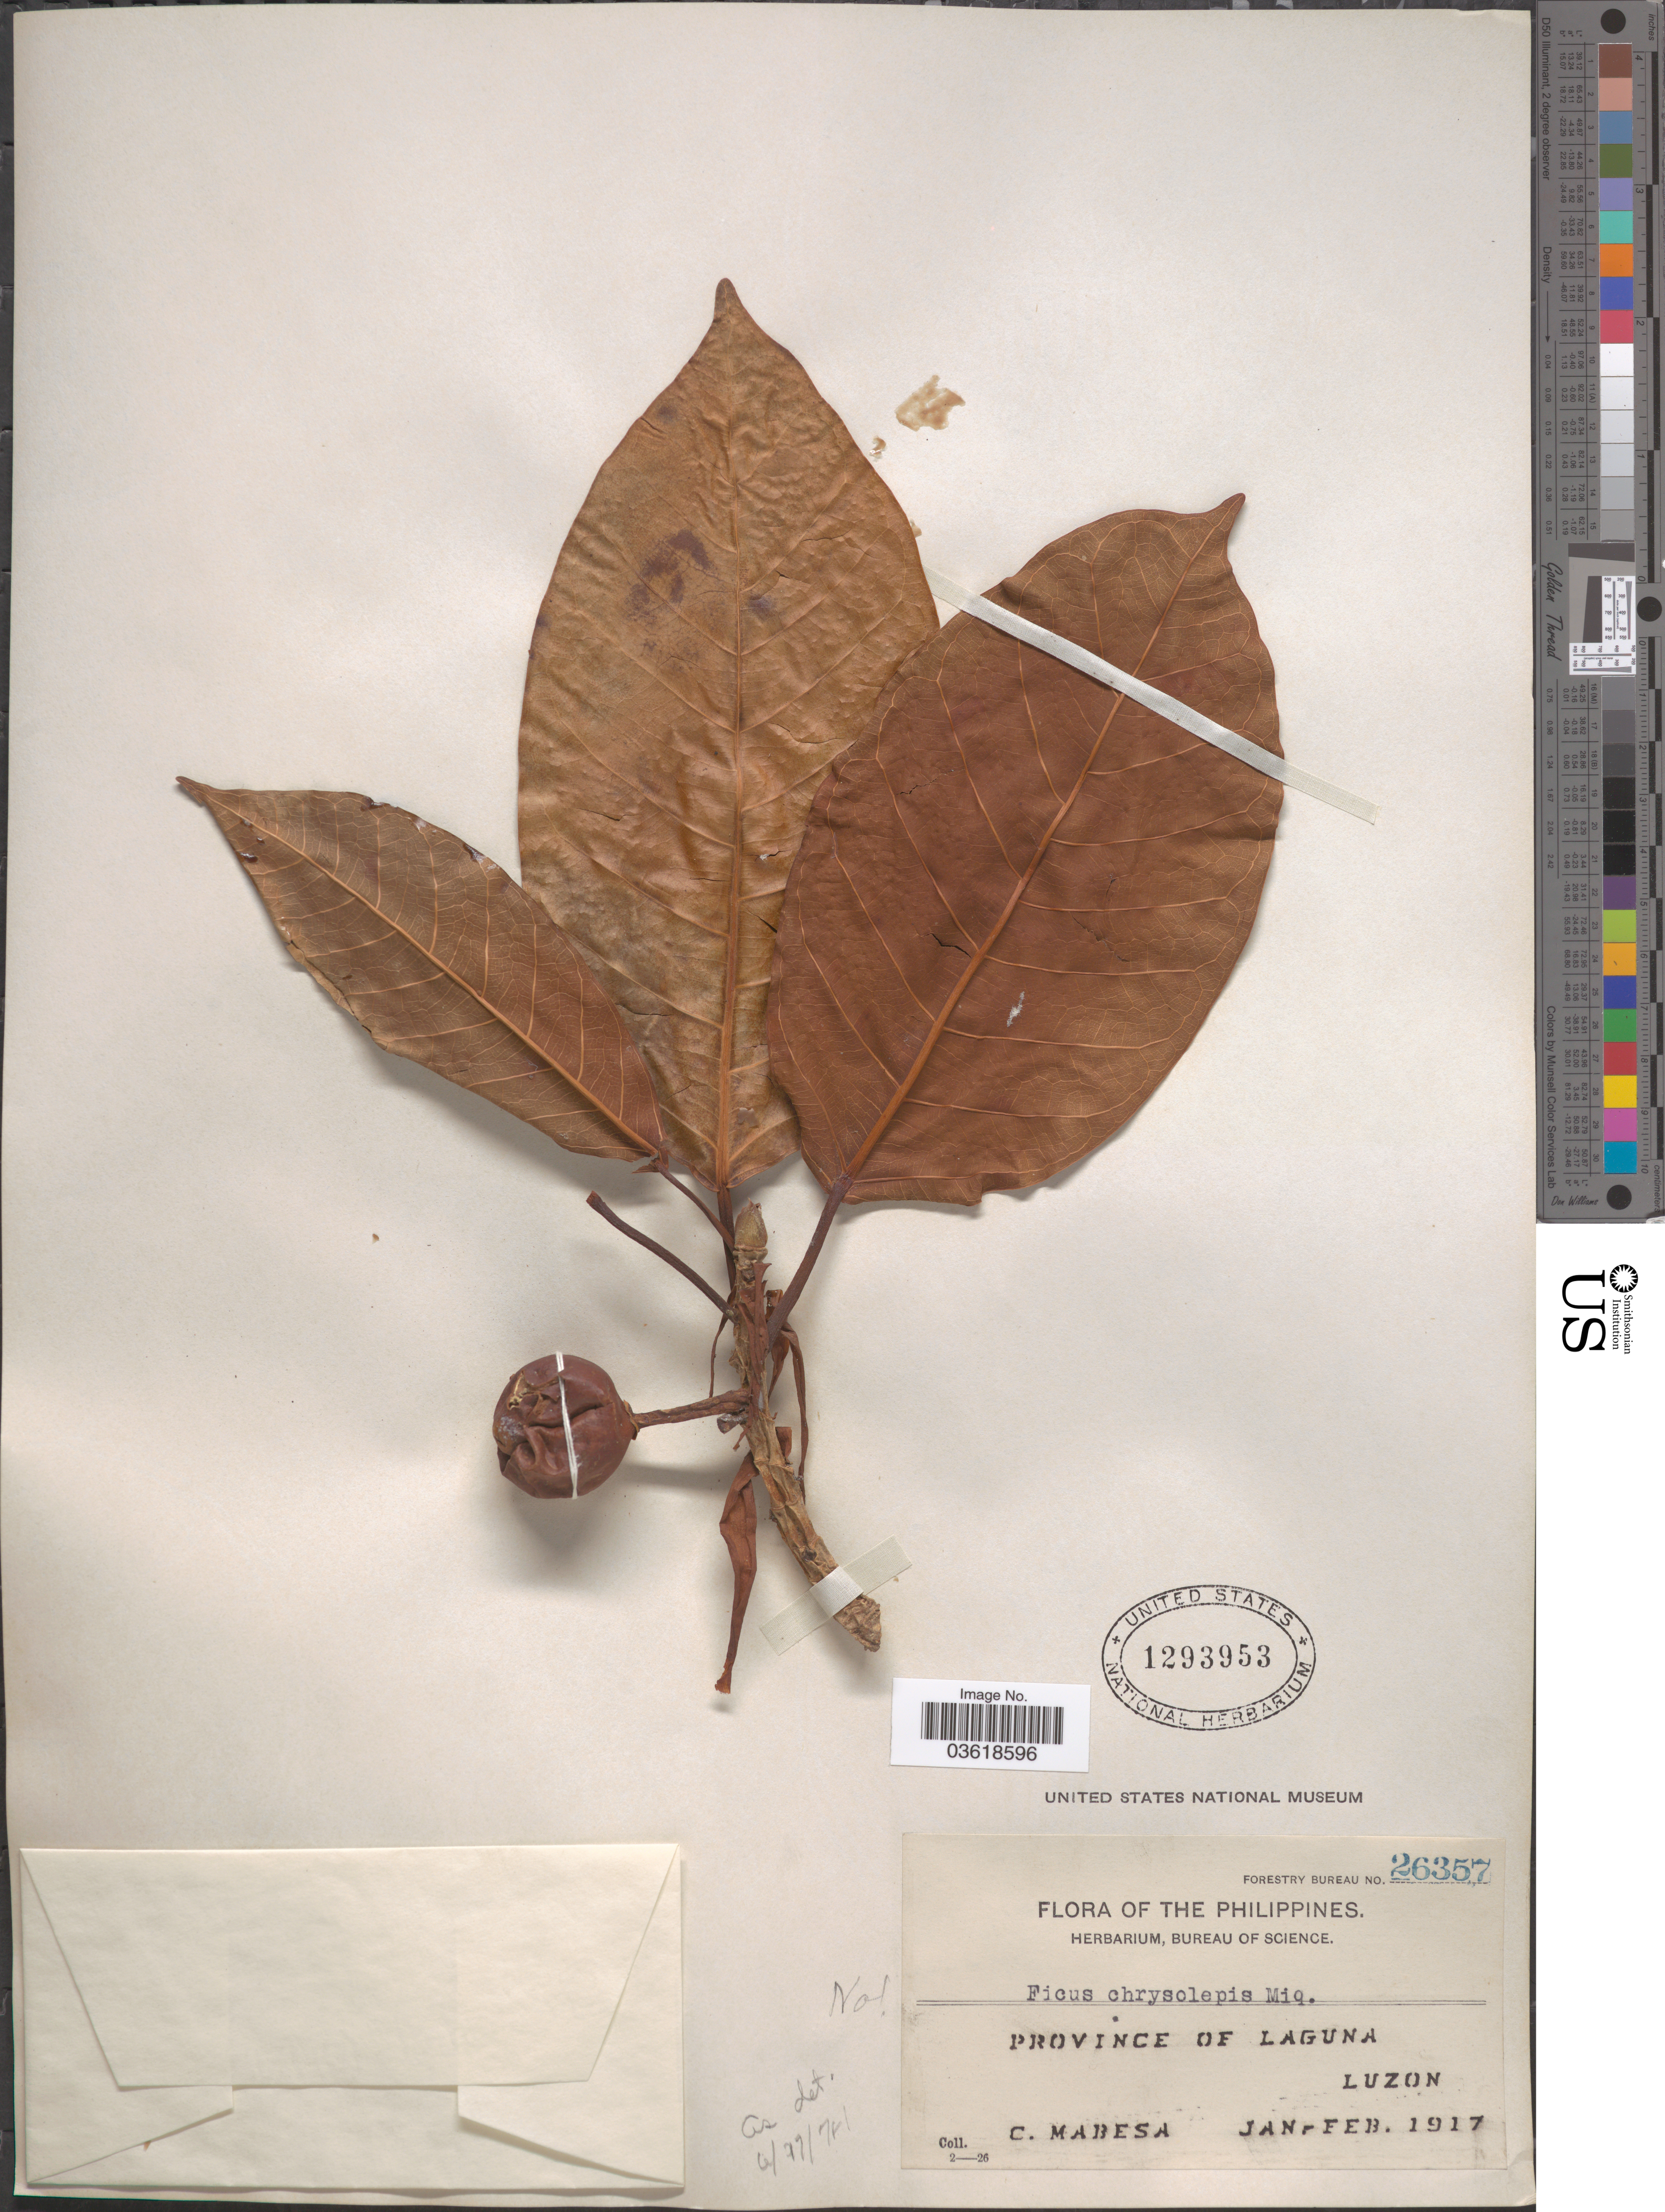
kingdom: Plantae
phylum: Tracheophyta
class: Magnoliopsida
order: Rosales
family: Moraceae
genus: Ficus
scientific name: Ficus chrysolepis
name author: Miq.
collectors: C. Mabesa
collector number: Forestry Bureau 26357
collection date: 1917-01/1917-02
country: Philippines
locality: Province of Laguna. Luzon.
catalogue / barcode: US 1293953